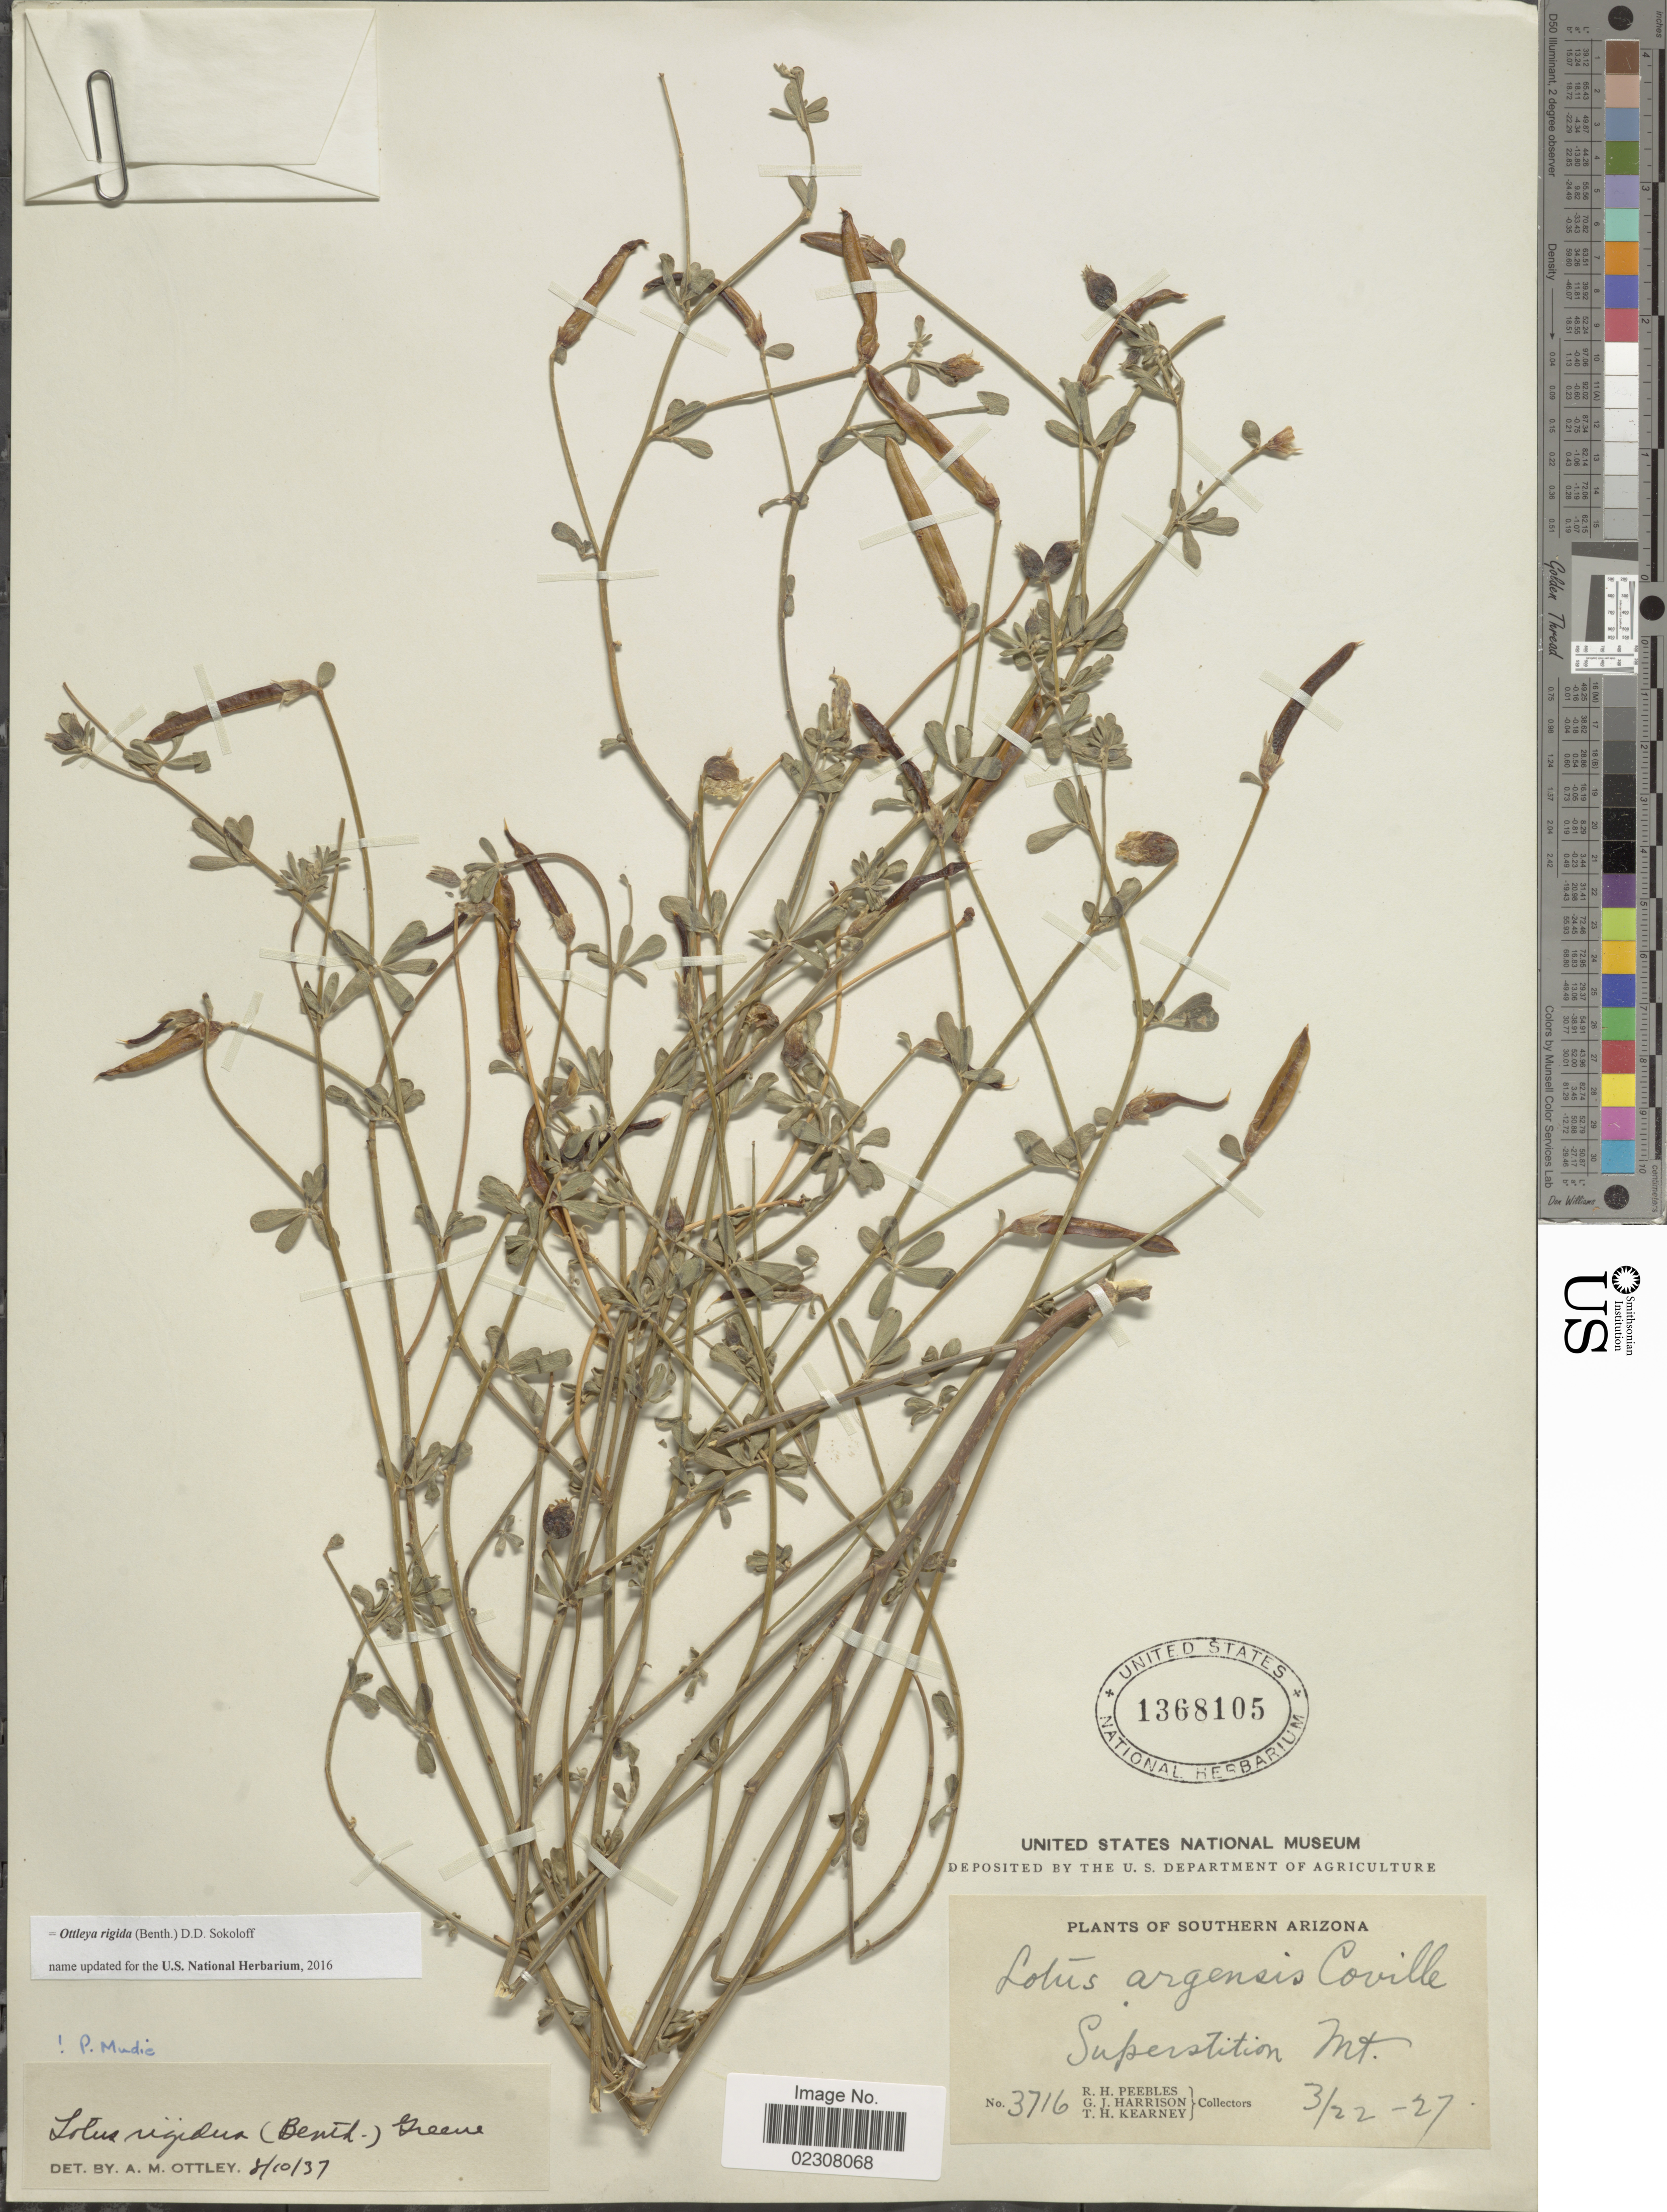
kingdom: Plantae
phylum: Tracheophyta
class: Magnoliopsida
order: Fabales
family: Fabaceae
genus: Ottleya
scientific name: Ottleya rigida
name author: (Benth.) D.D. Sokoloff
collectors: R. H. Peebles, G. J. Harrison & T. H. Kearney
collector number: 3716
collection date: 1927-03-22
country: United States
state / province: Arizona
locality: Southern Arizona, Superstition Mt.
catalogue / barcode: US 1368105